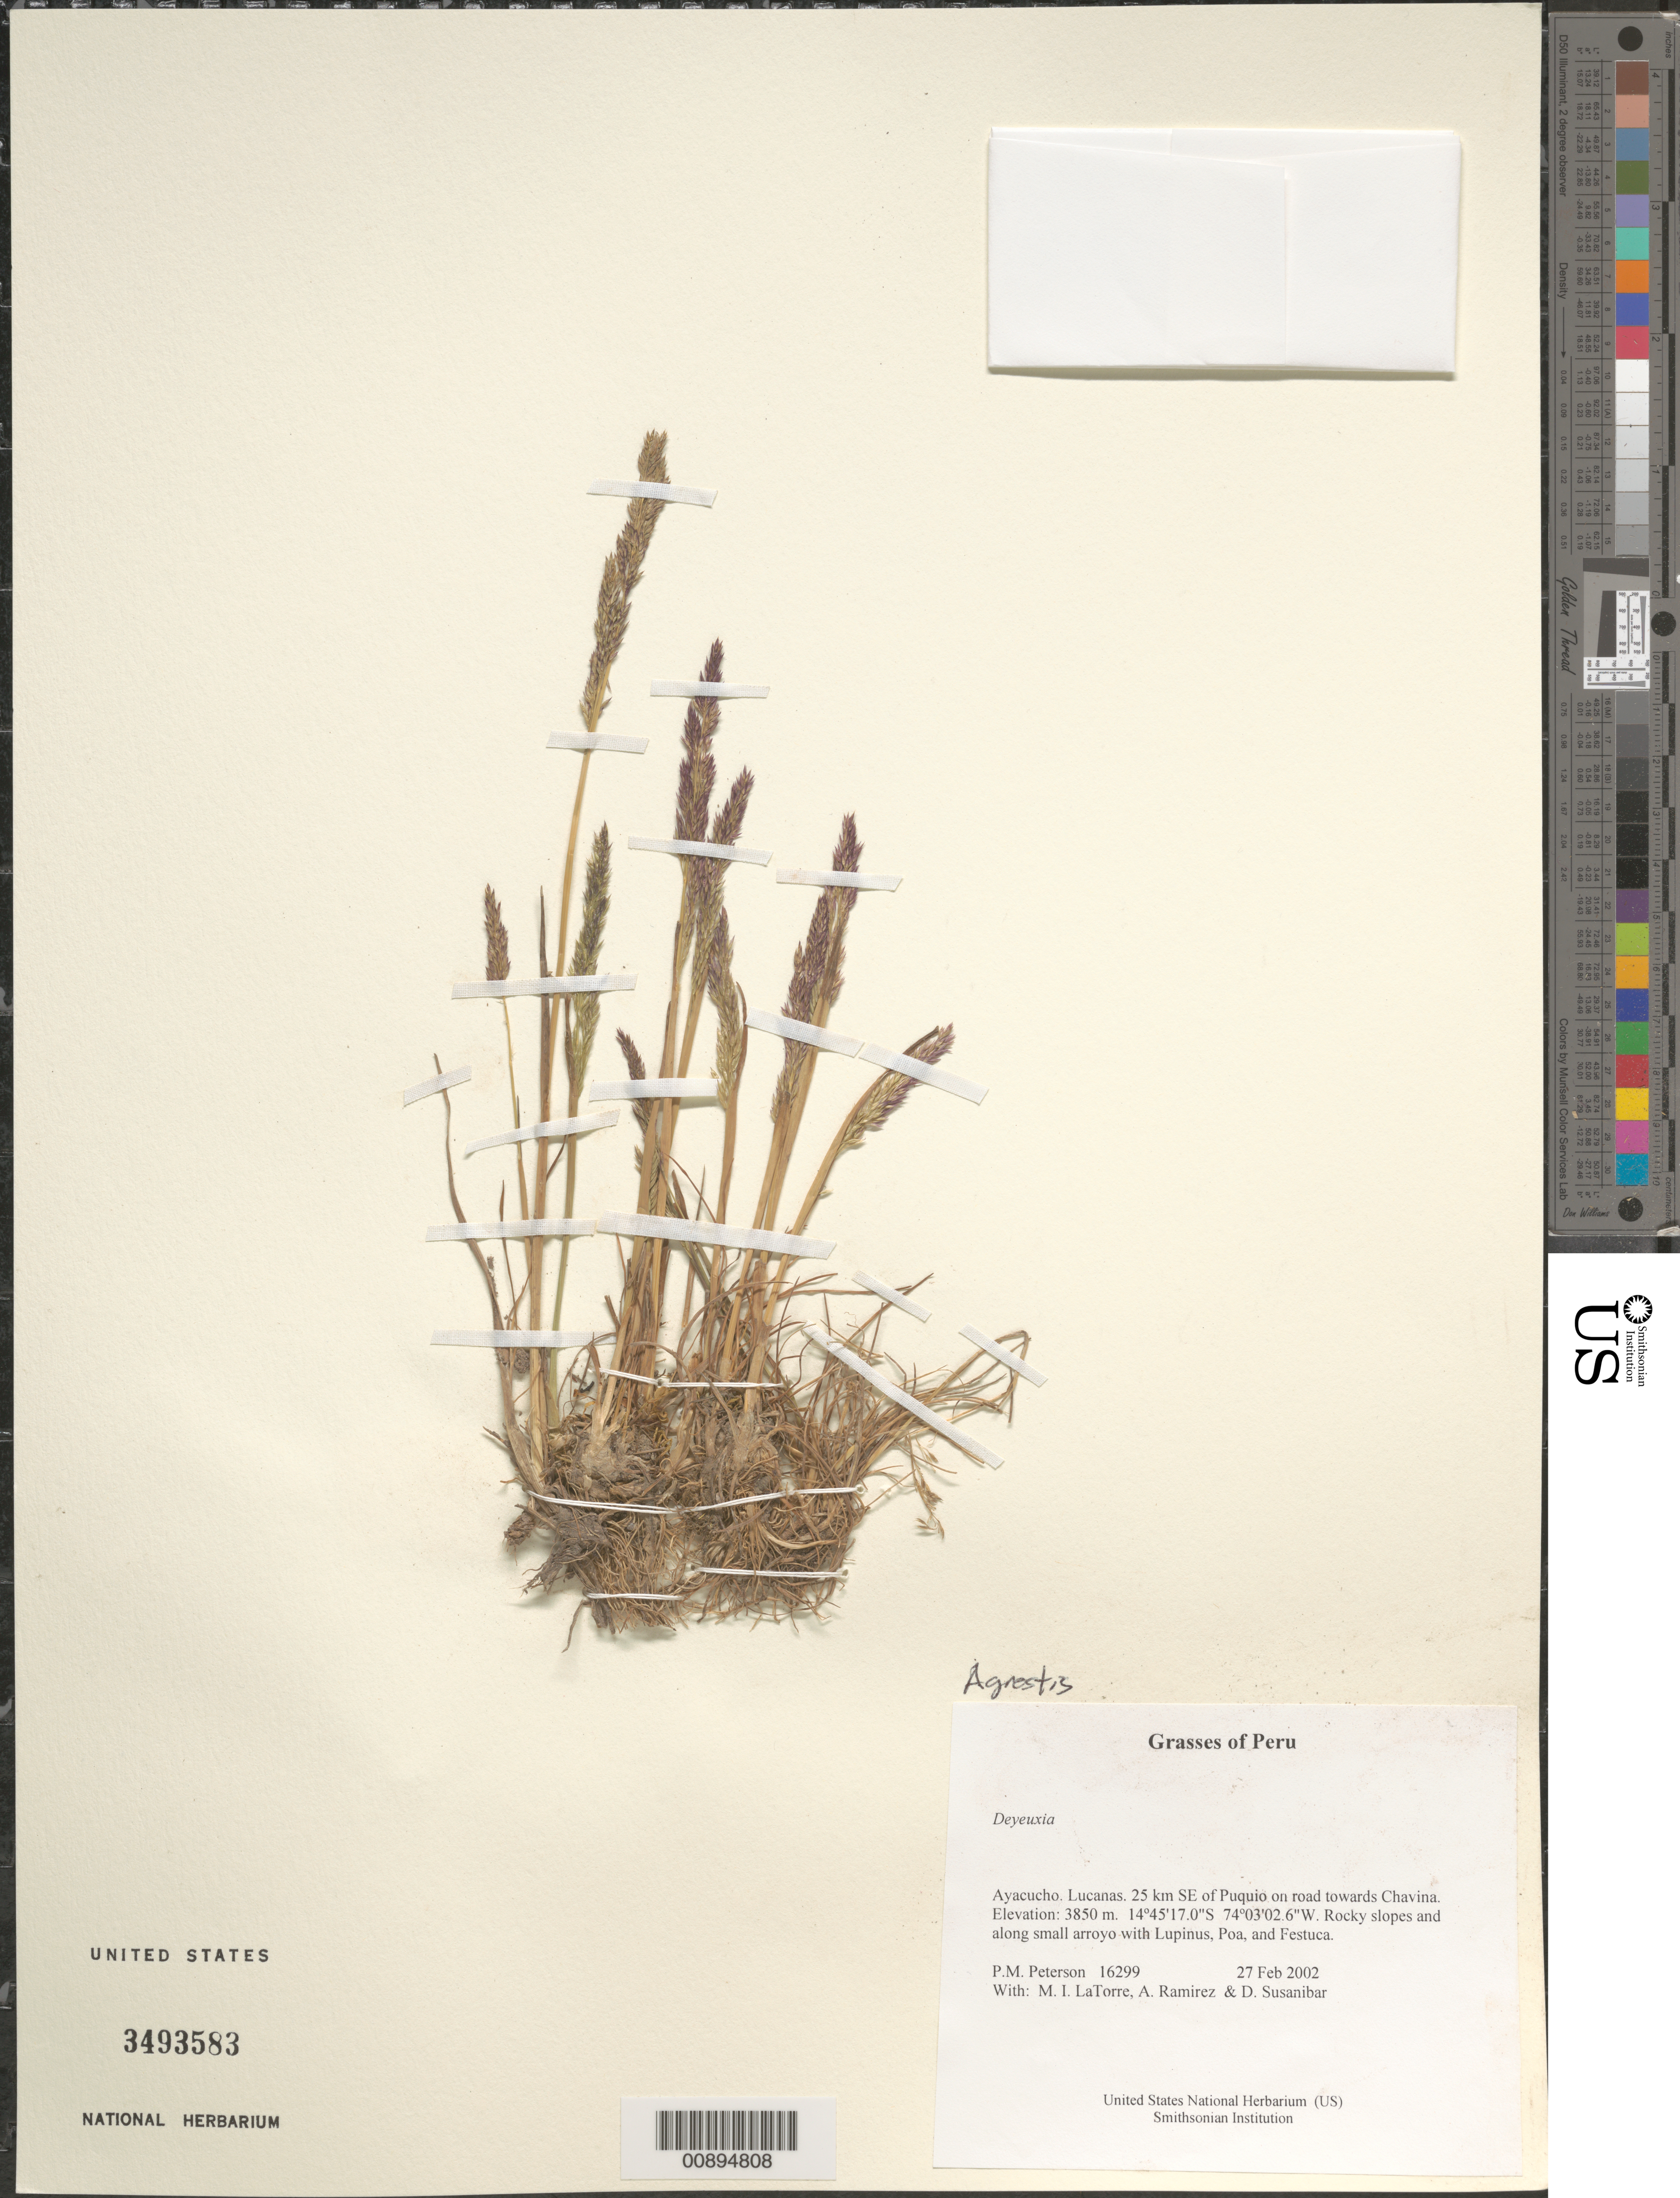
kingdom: Plantae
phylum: Tracheophyta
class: Liliopsida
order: Poales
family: Poaceae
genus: Agrostis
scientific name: Agrostis sp.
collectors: P. M. Peterson, M. I. La Torre, A. Ramírez & D. Susanibar Cruz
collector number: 16299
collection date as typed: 27 Feb 2002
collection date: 2002-02-27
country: Peru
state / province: Ayacucho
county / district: Lucanas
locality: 25 km SE of Puquio on road towards Chavina.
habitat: Rocky slopes and along small arroyo with ~Lupinus, Poa, and Festuca~.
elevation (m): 3850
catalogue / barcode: US 3493583